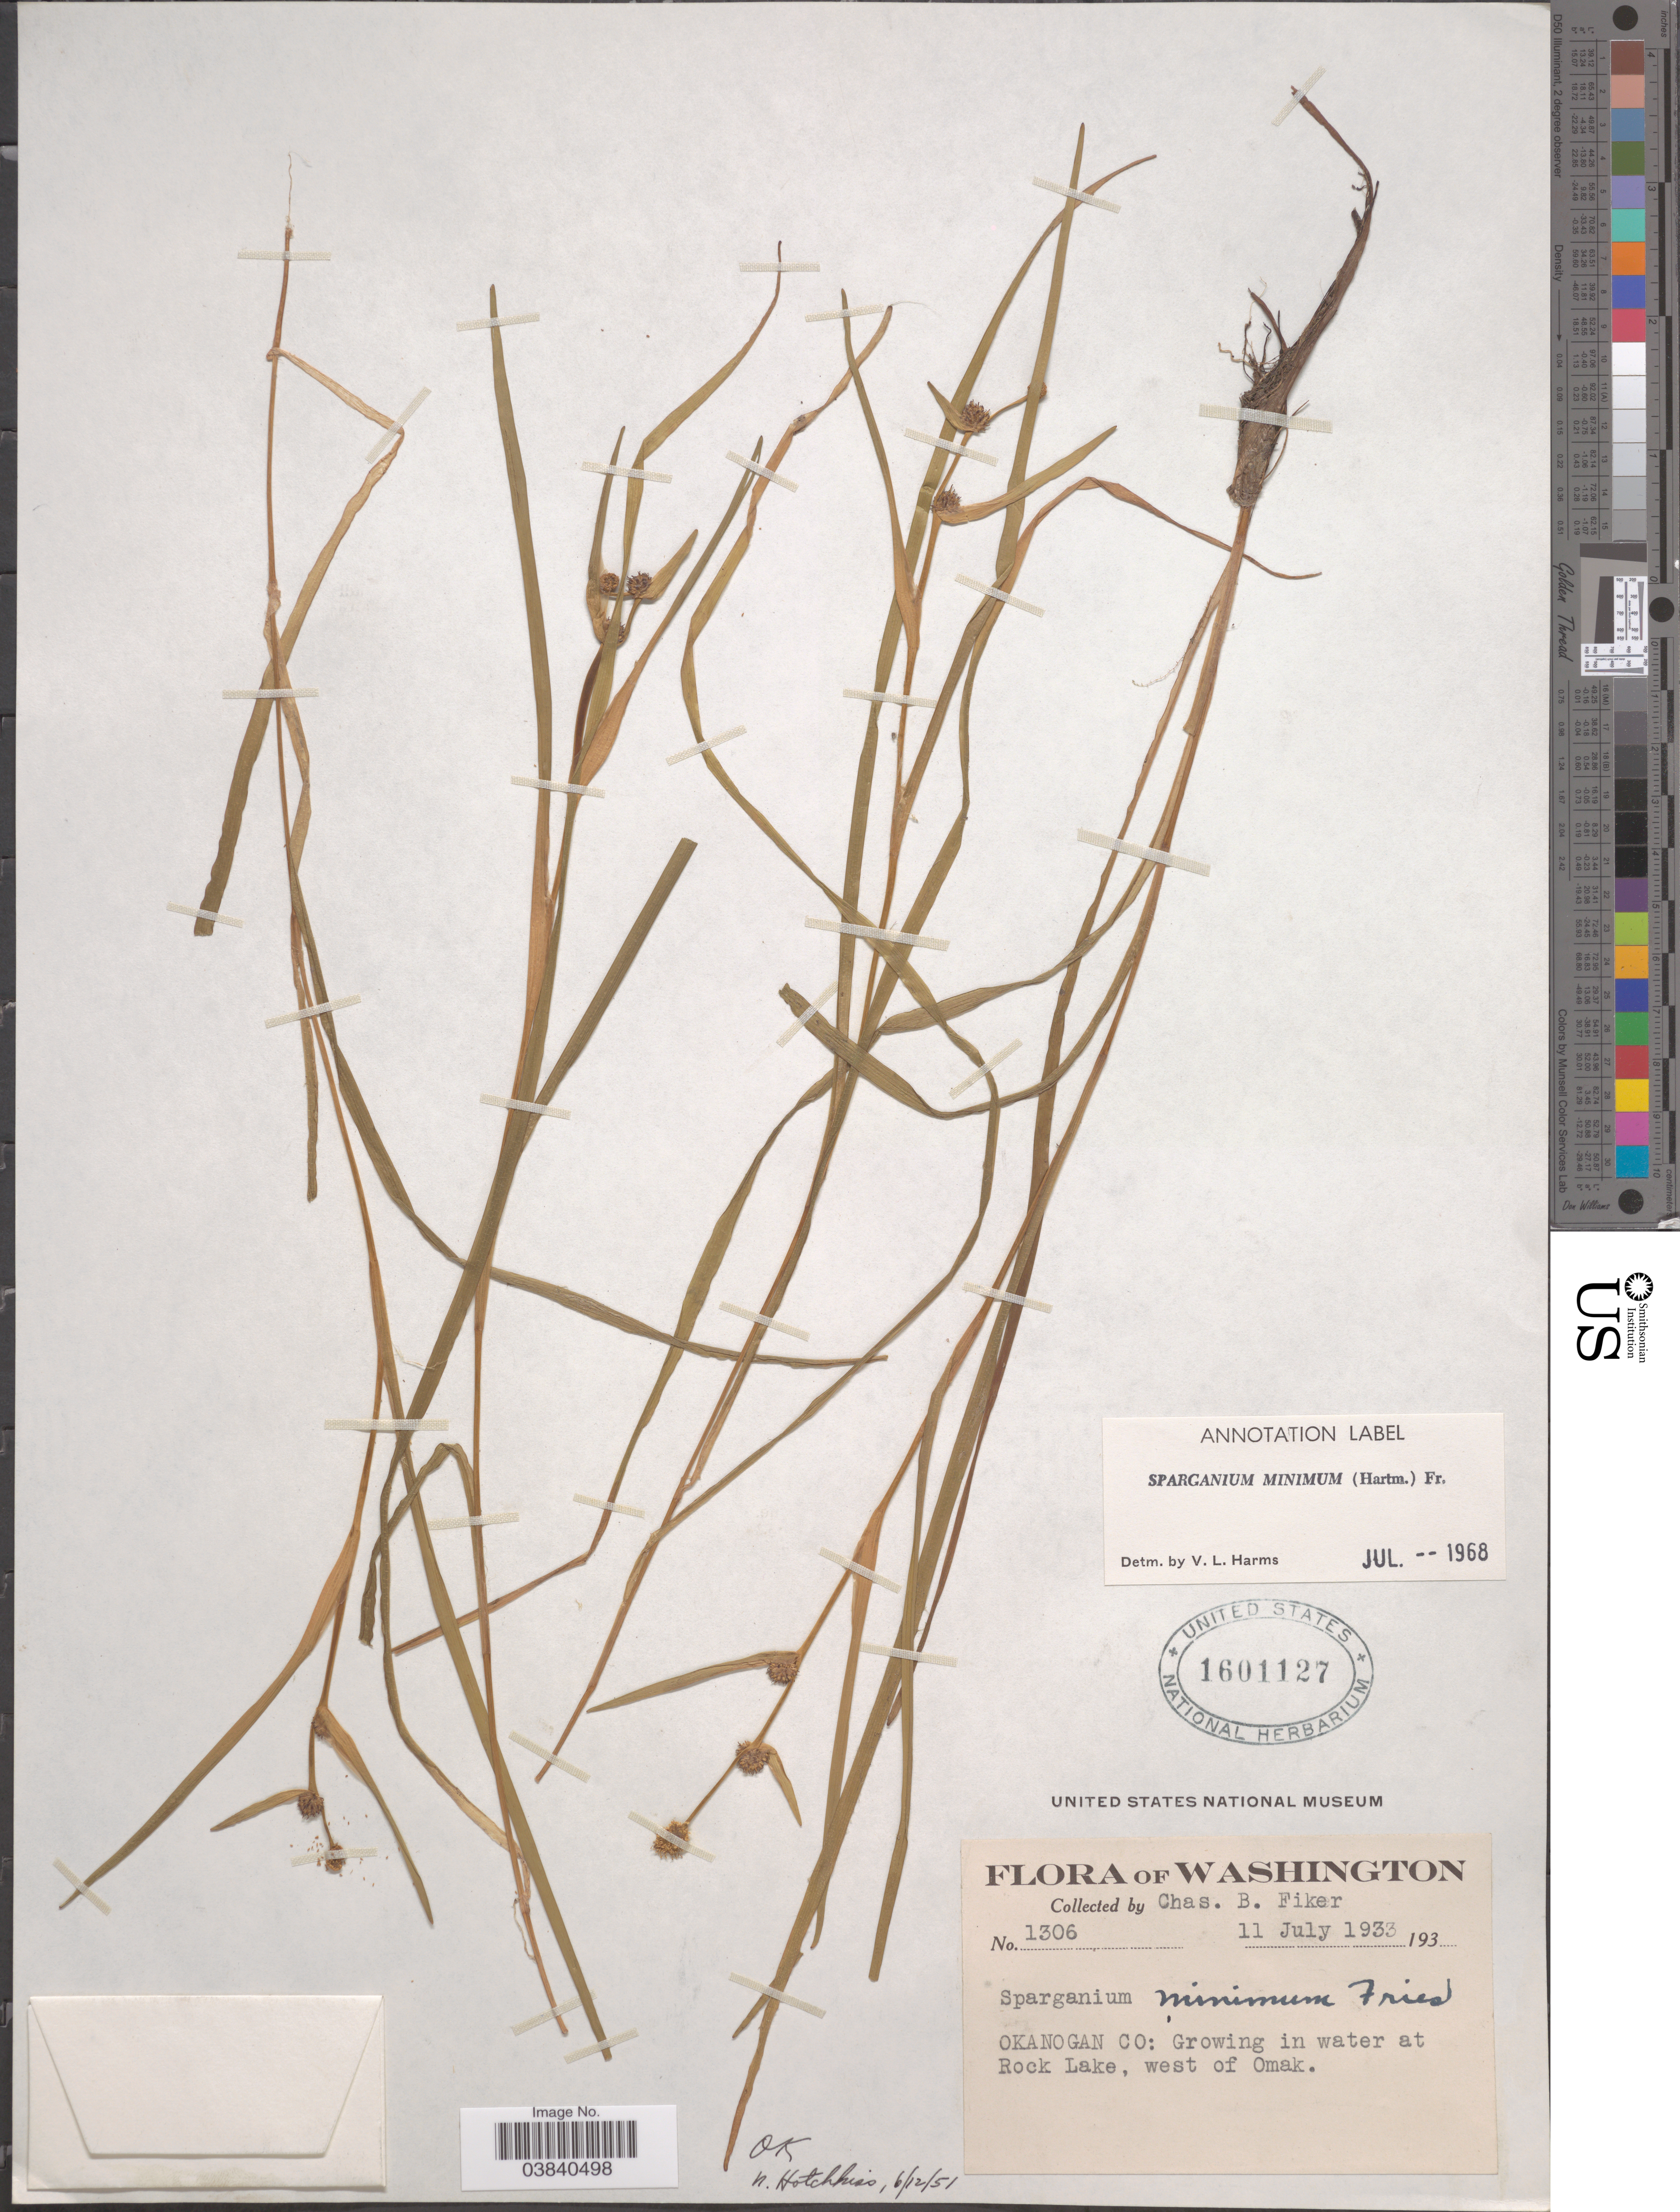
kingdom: Plantae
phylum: Tracheophyta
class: Liliopsida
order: Poales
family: Typhaceae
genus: Sparganium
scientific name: Sparganium minimum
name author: Wallr.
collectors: C. Fiker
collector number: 1306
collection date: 1933-07-11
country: United States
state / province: Washington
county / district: Okanogan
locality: Okanogan Co: At Rock Lake, west of Omak.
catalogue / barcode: US 1601127